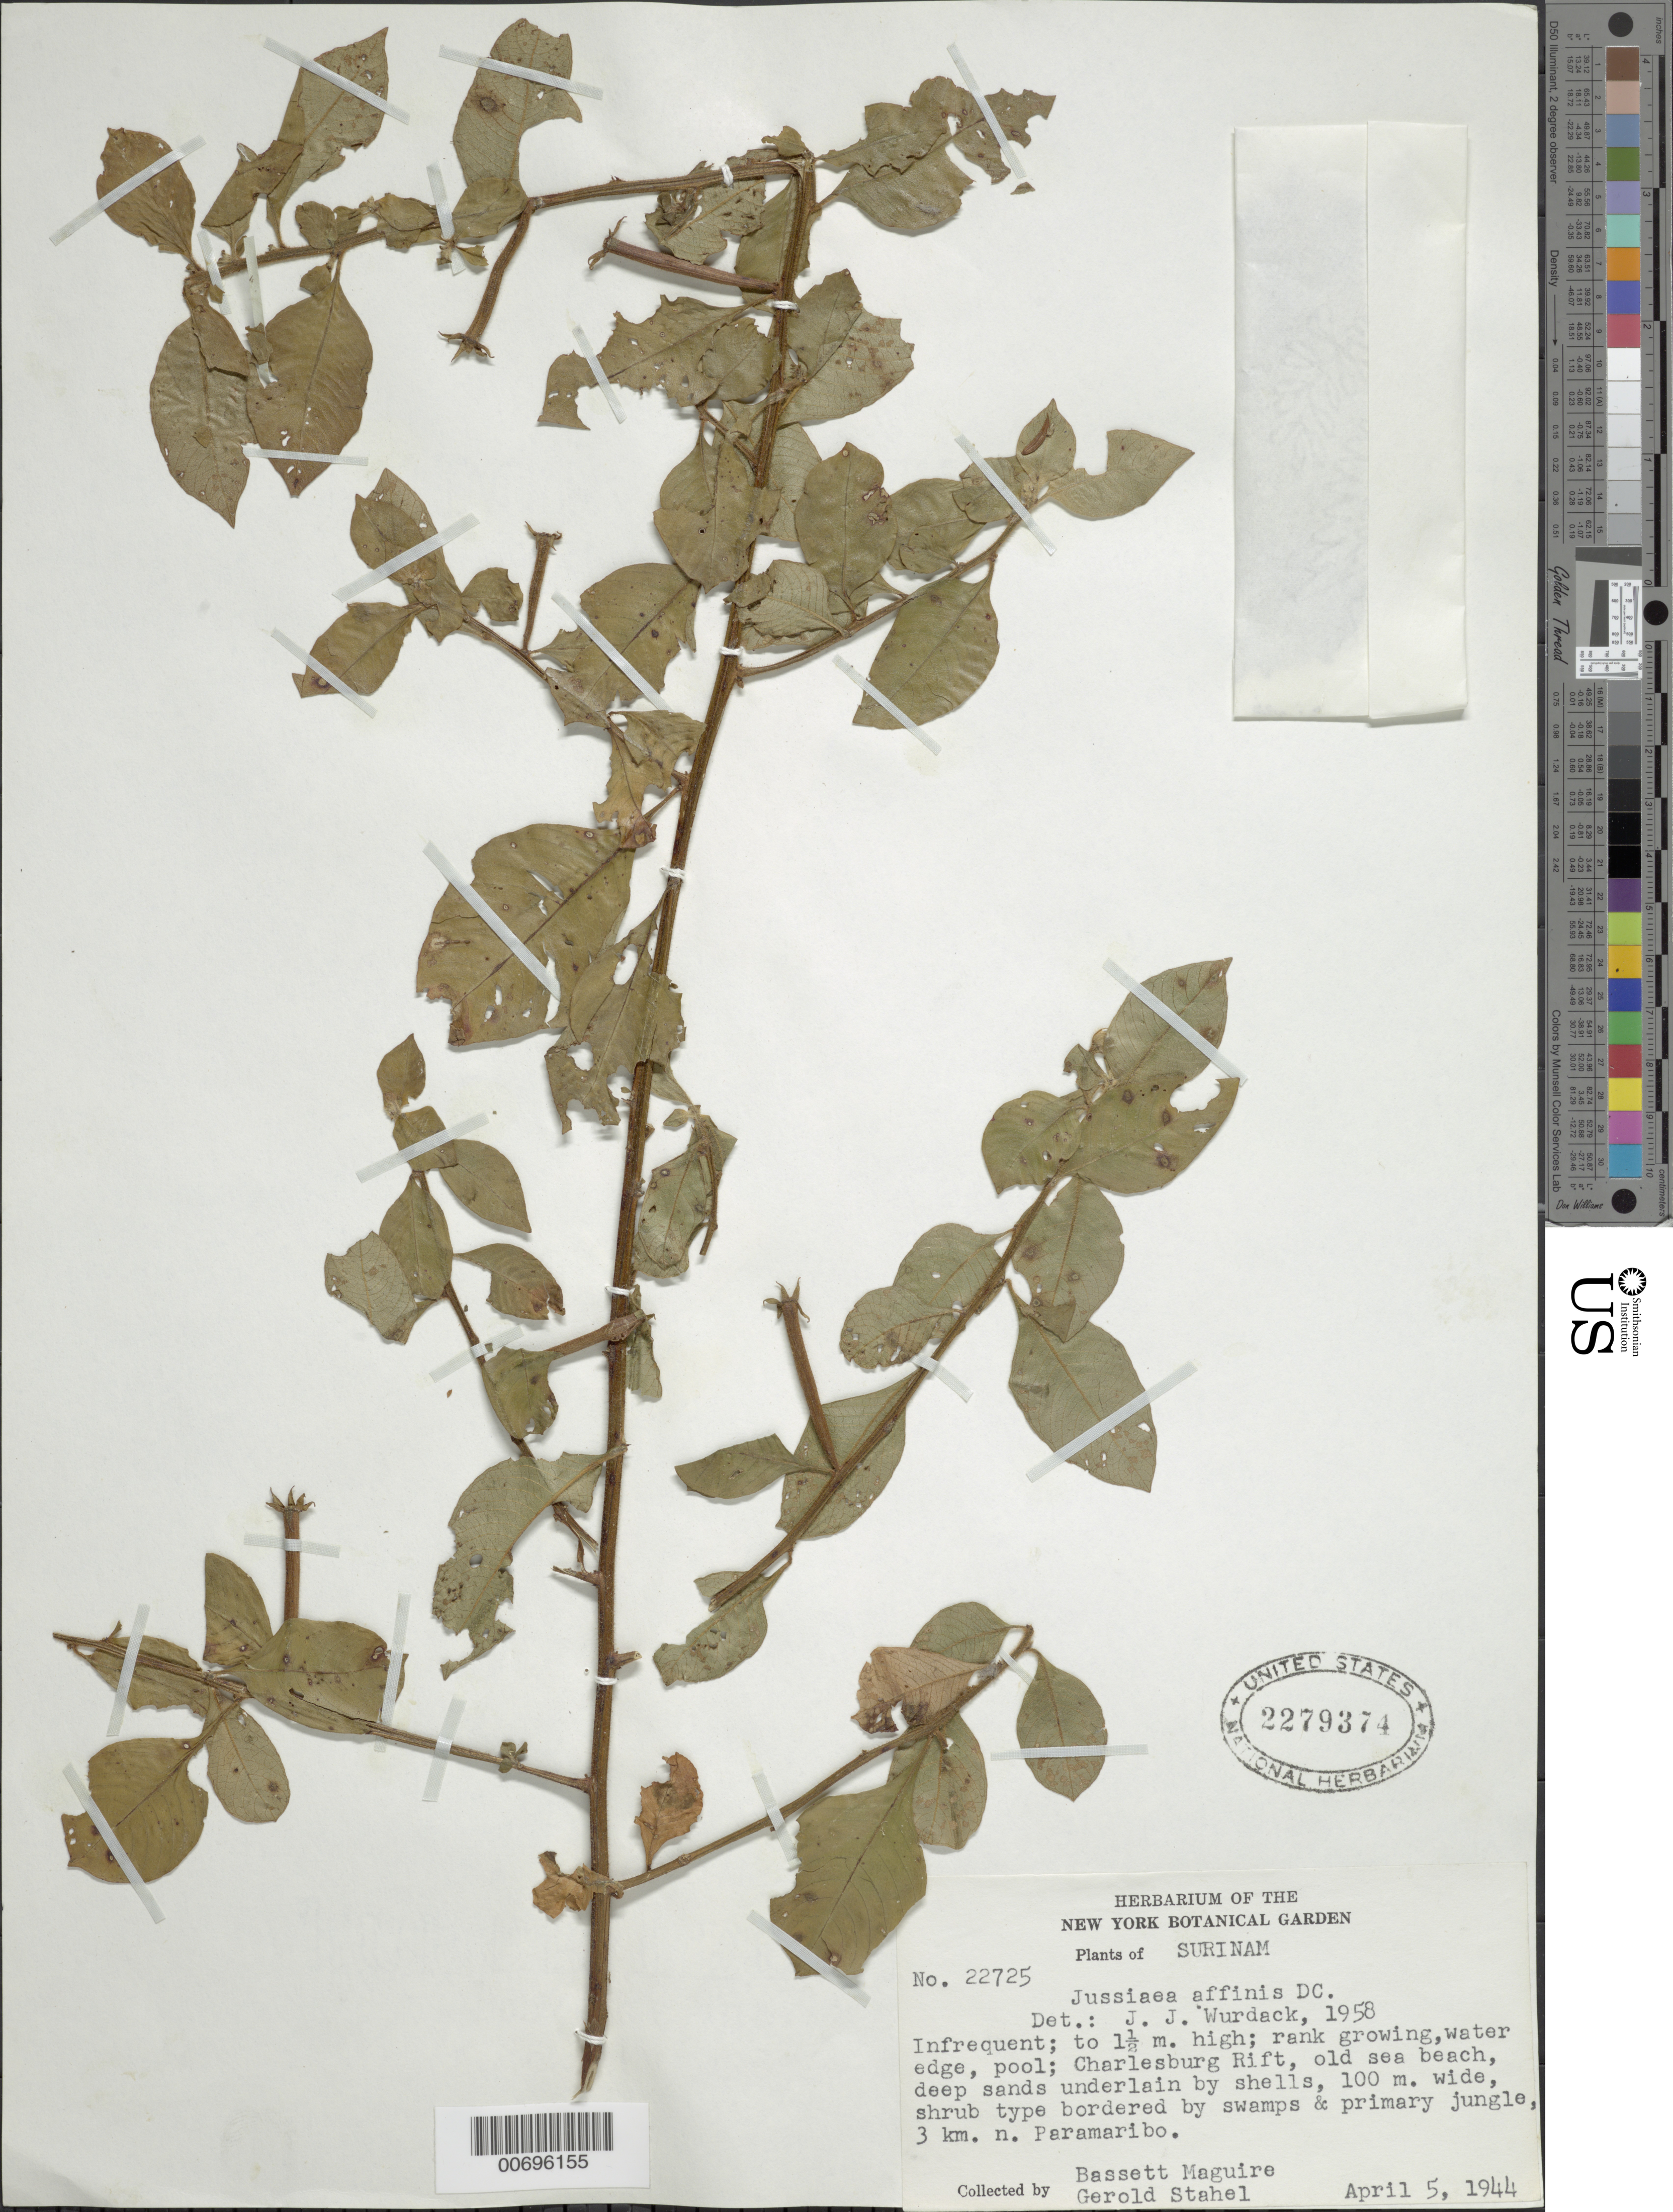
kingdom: Plantae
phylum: Tracheophyta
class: Magnoliopsida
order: Myrtales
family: Onagraceae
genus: Ludwigia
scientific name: Ludwigia affinis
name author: (DC.) H. Hara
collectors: B. Maguire & G. Stahel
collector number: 22725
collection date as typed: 5-Apr-44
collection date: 1944-04-05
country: Suriname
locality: Paramaribo, 3 km N of, Charlesburg Rift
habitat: Old deep sea beach, deep sands underlain by shells, bordered by swamps and primary jungle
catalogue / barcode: US 2279374